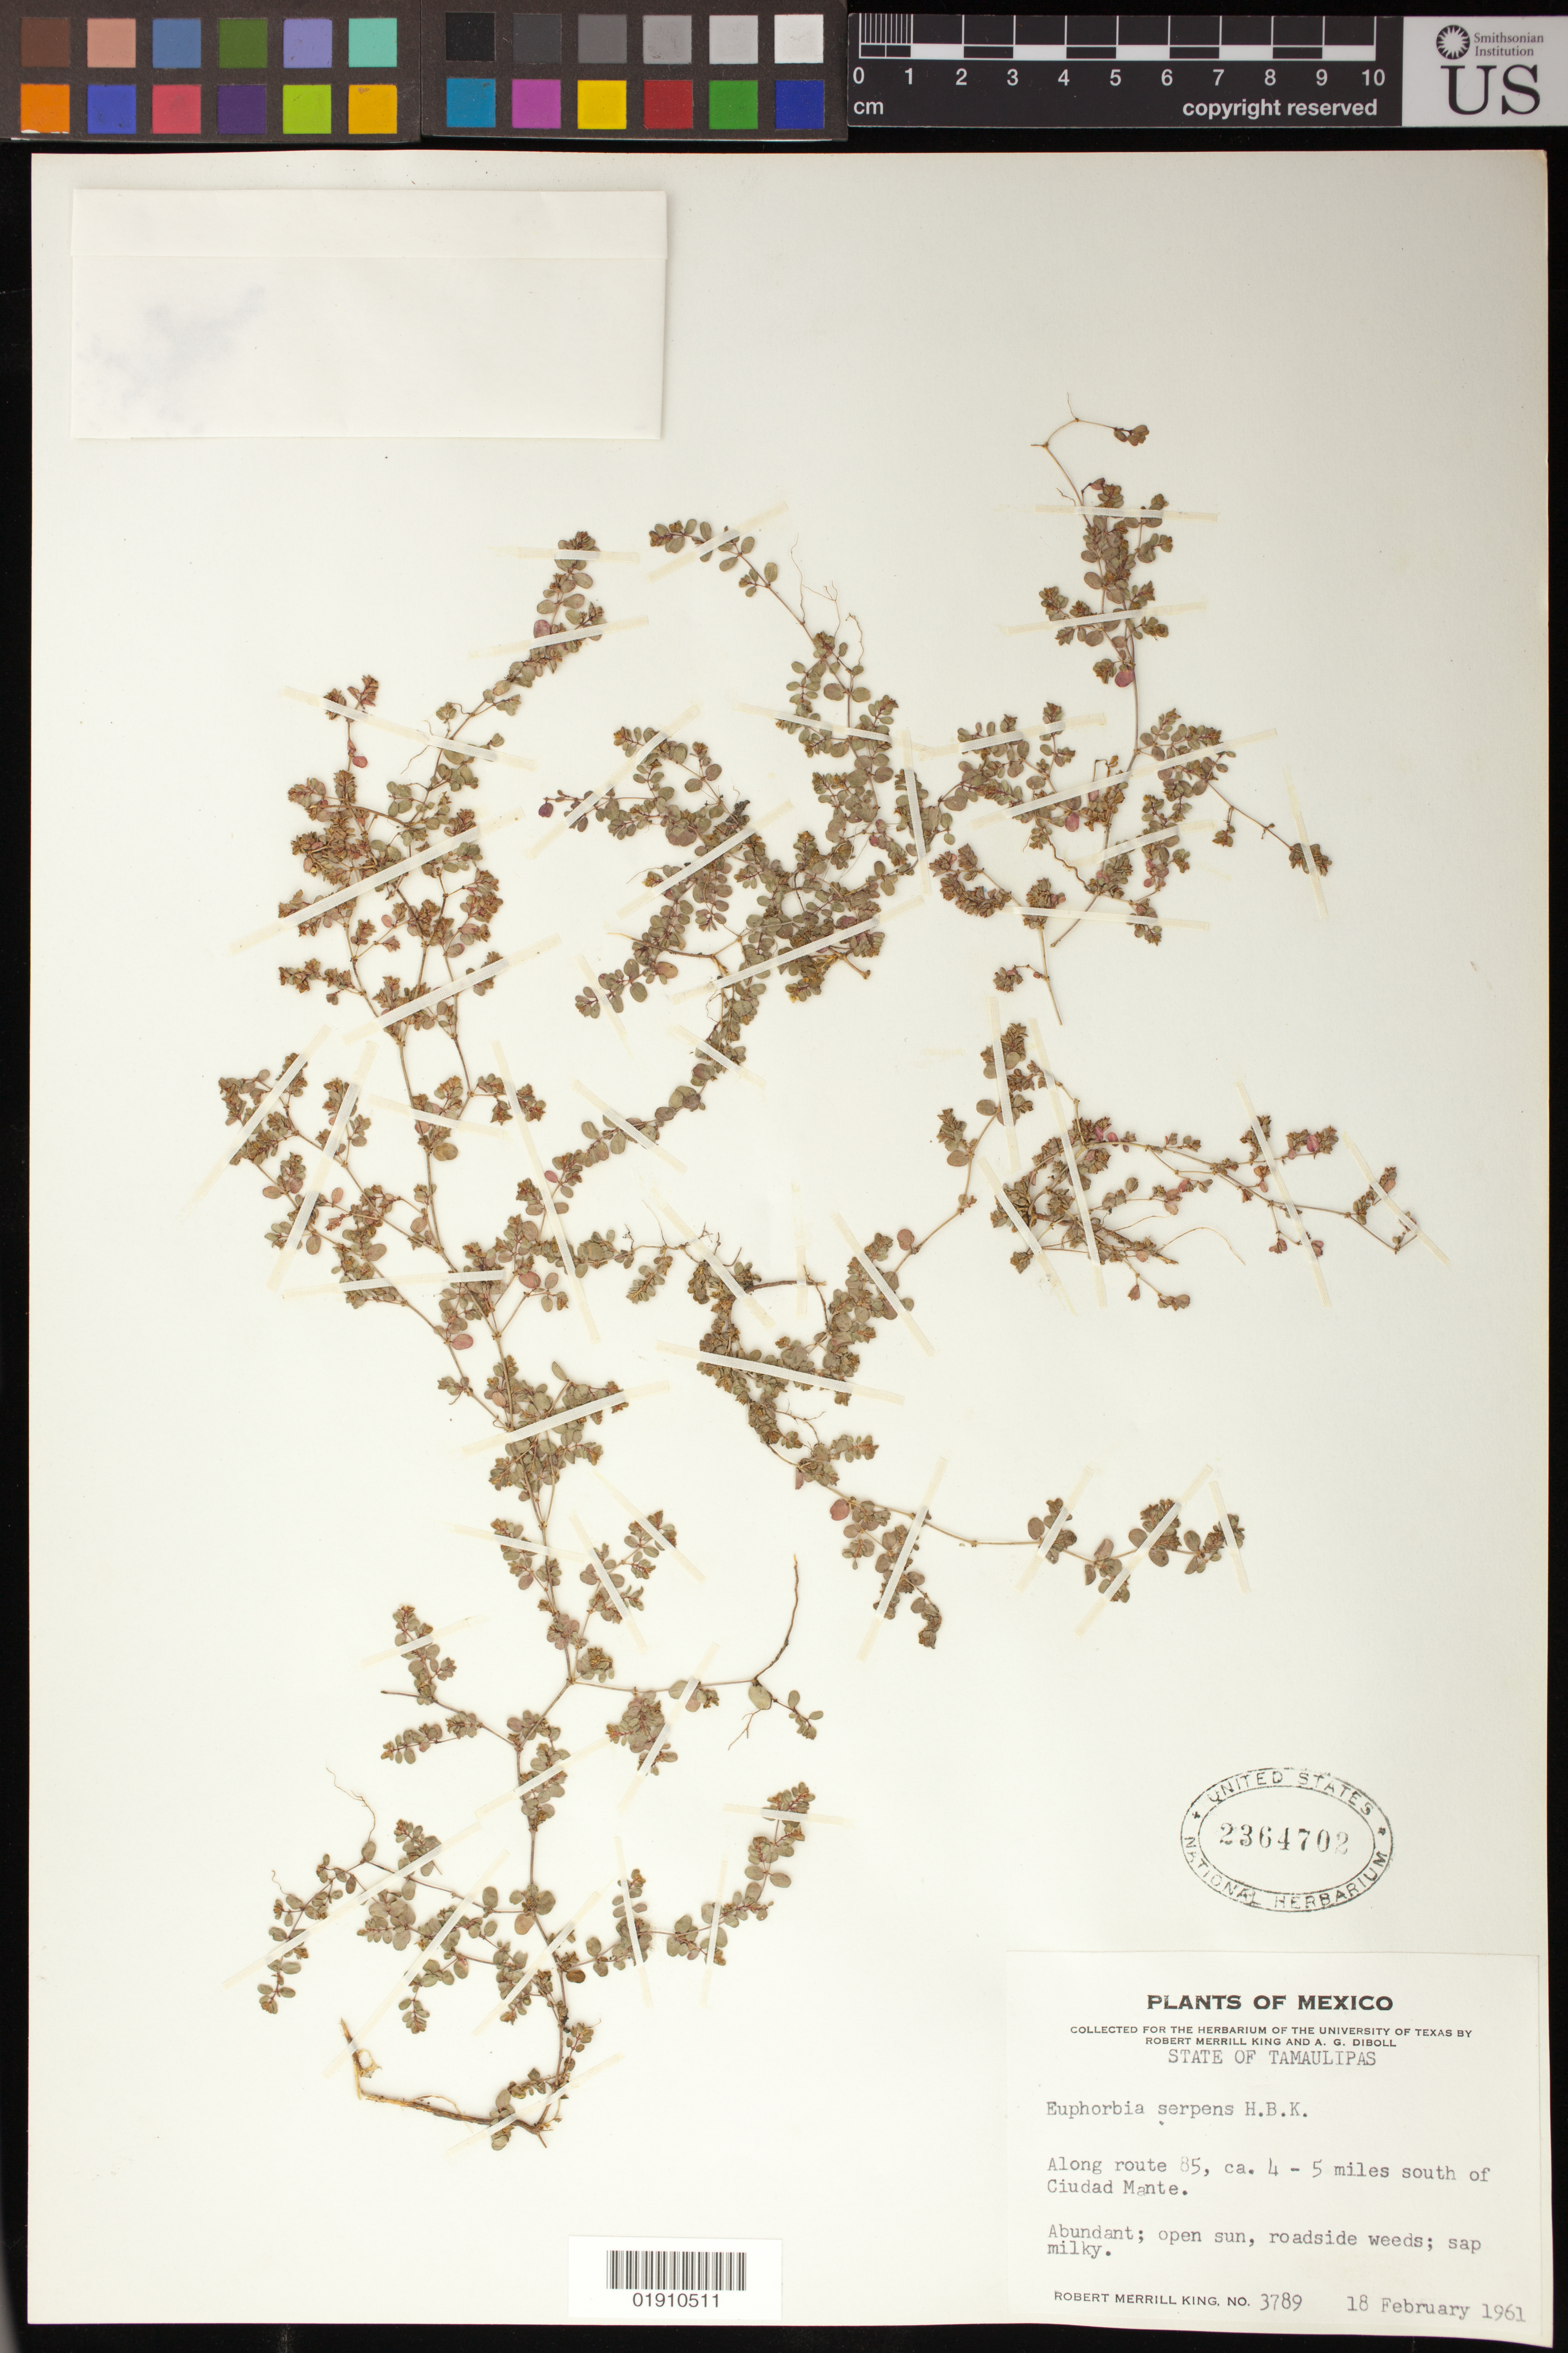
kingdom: Plantae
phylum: Tracheophyta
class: Magnoliopsida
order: Malpighiales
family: Euphorbiaceae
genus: Euphorbia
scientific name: Euphorbia serpens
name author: Kunth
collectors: R. M. King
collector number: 3789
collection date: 1961-02-18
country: Mexico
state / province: Tamaulipas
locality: Along route 85, ca. 4 - 5 miles south of Ciudad Mante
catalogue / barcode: US 2364702